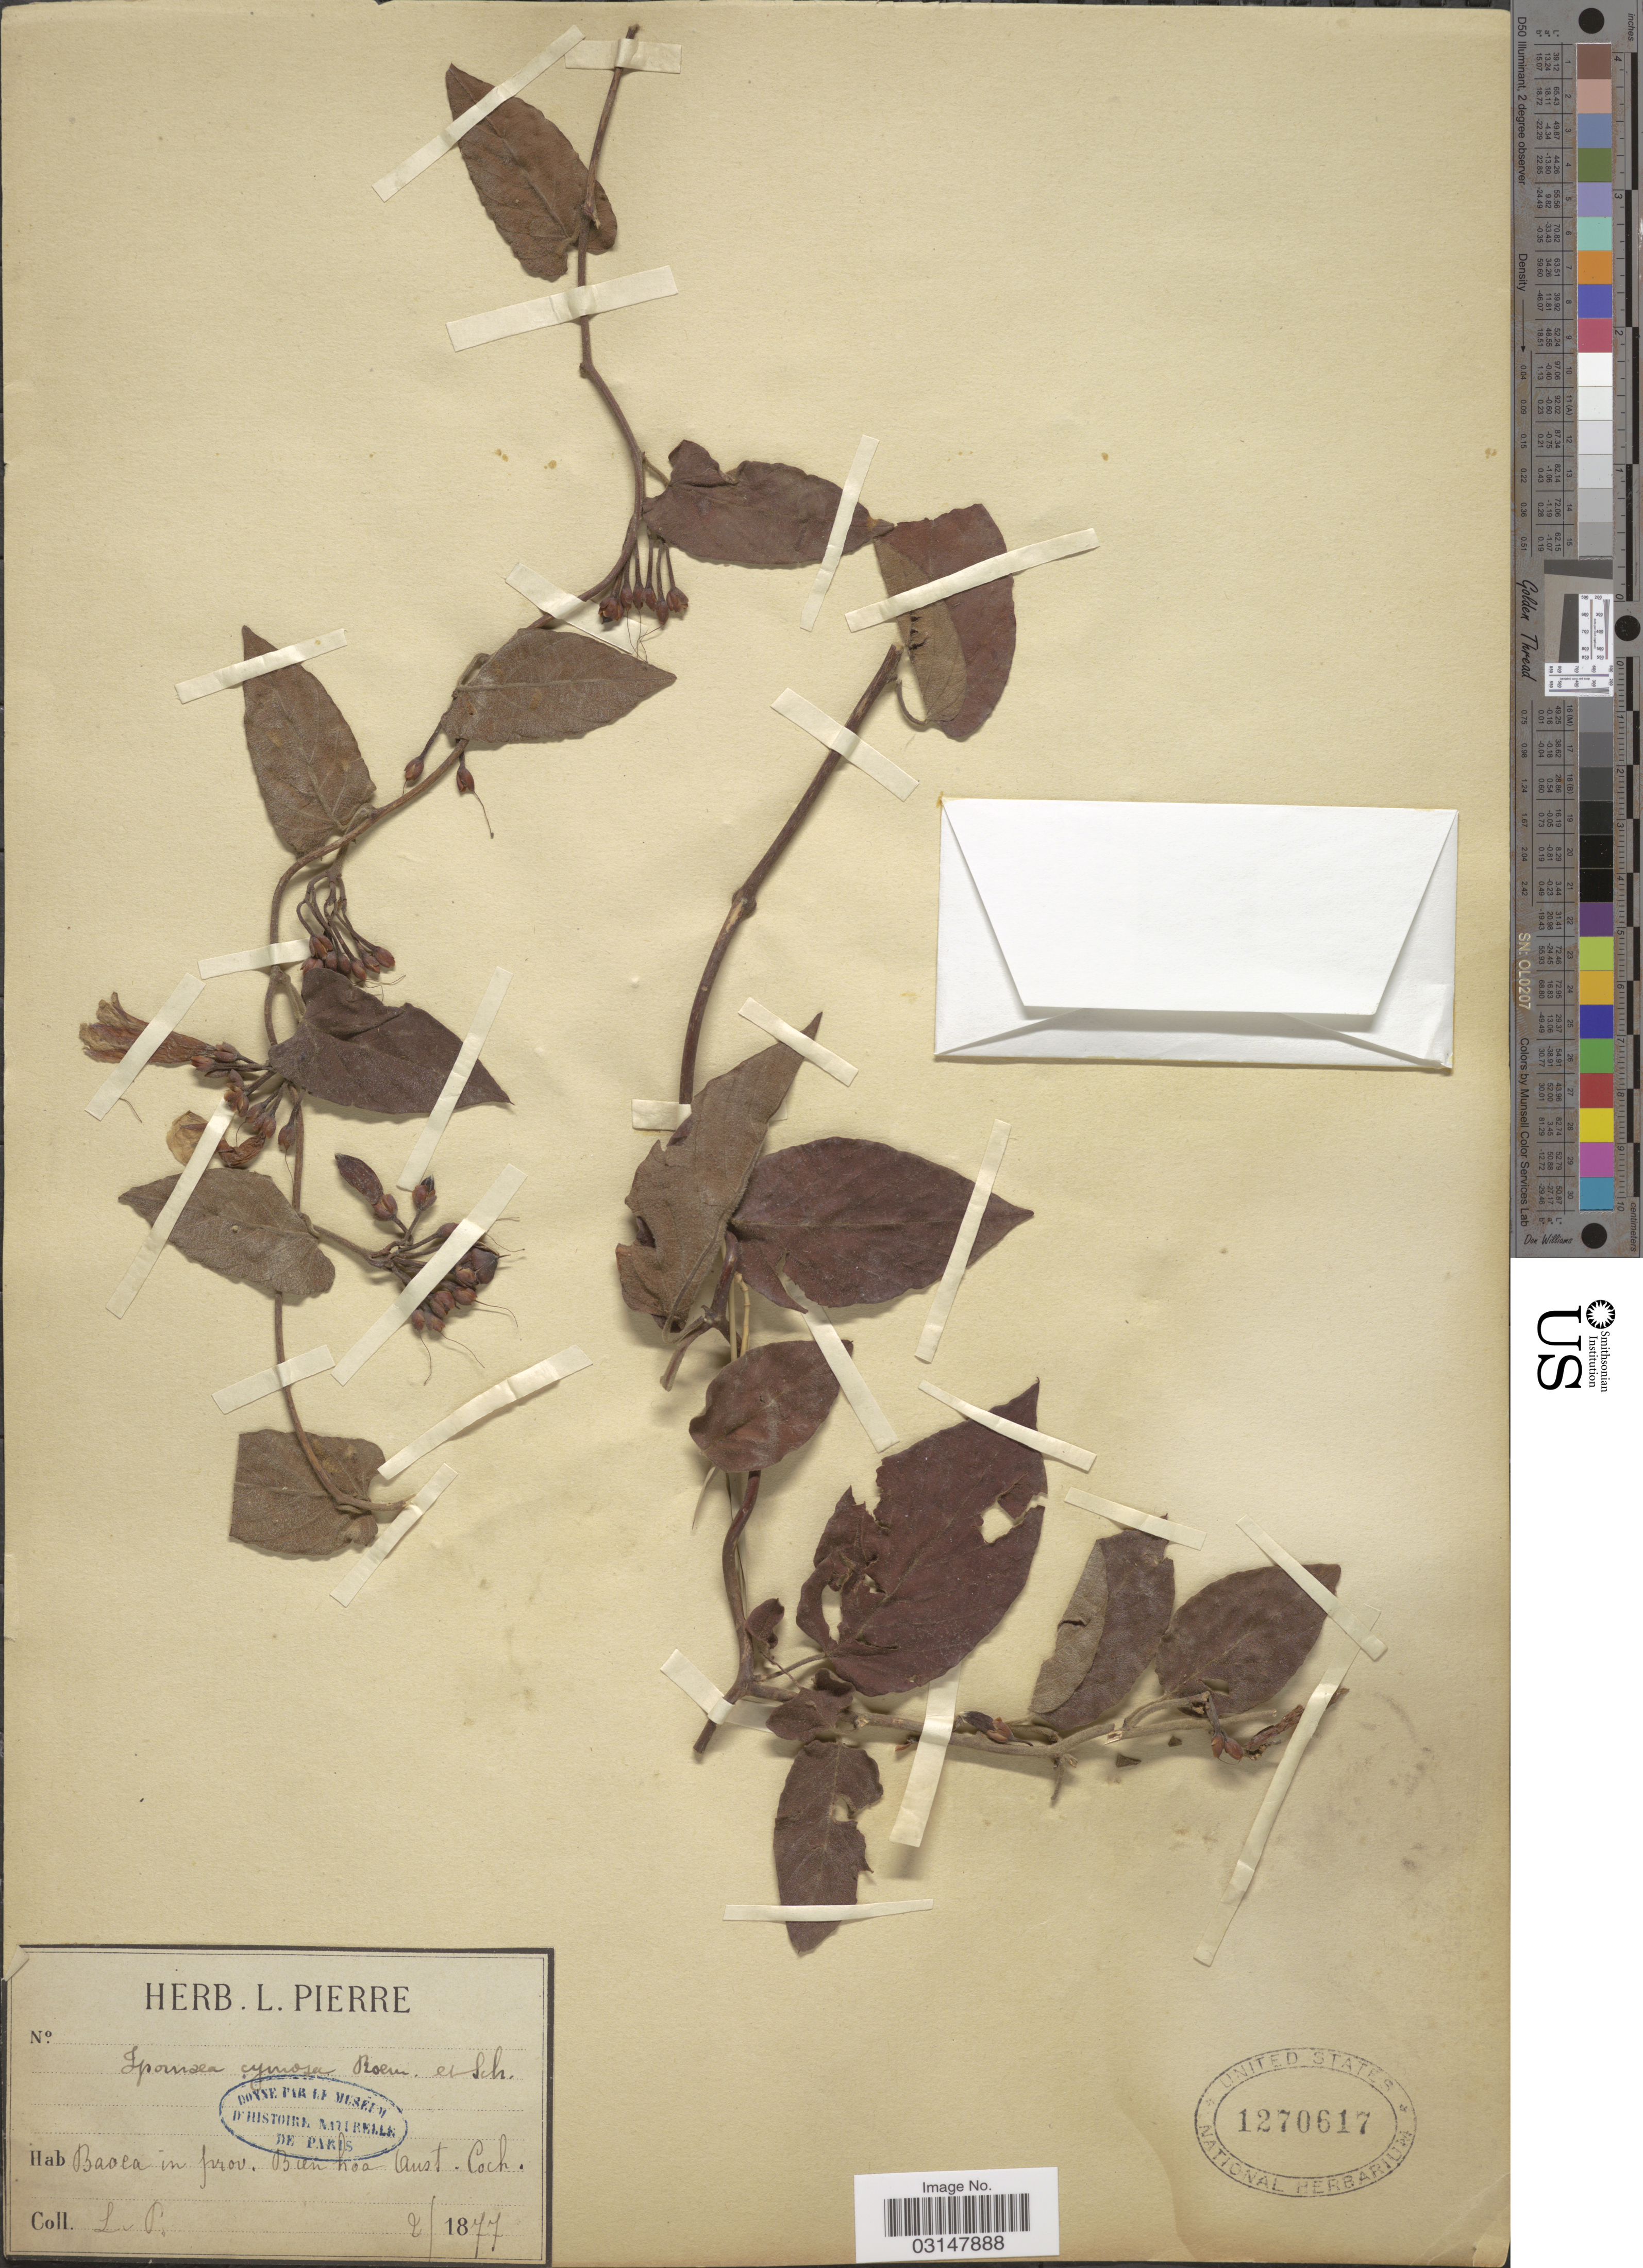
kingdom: Plantae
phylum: Tracheophyta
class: Magnoliopsida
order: Solanales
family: Convolvulaceae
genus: Camonea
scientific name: Camonea pilosa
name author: (Houtt.) A. R. Simões & Staples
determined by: Strong, Mark T., (BOT), Smithsonian Institution - National Museum of Natural History (UNITED STATES)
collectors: L. Pierre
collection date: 1877-02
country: Vietnam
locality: Baoca in prov. Bien hoa Aust. Coch.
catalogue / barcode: US 1270617